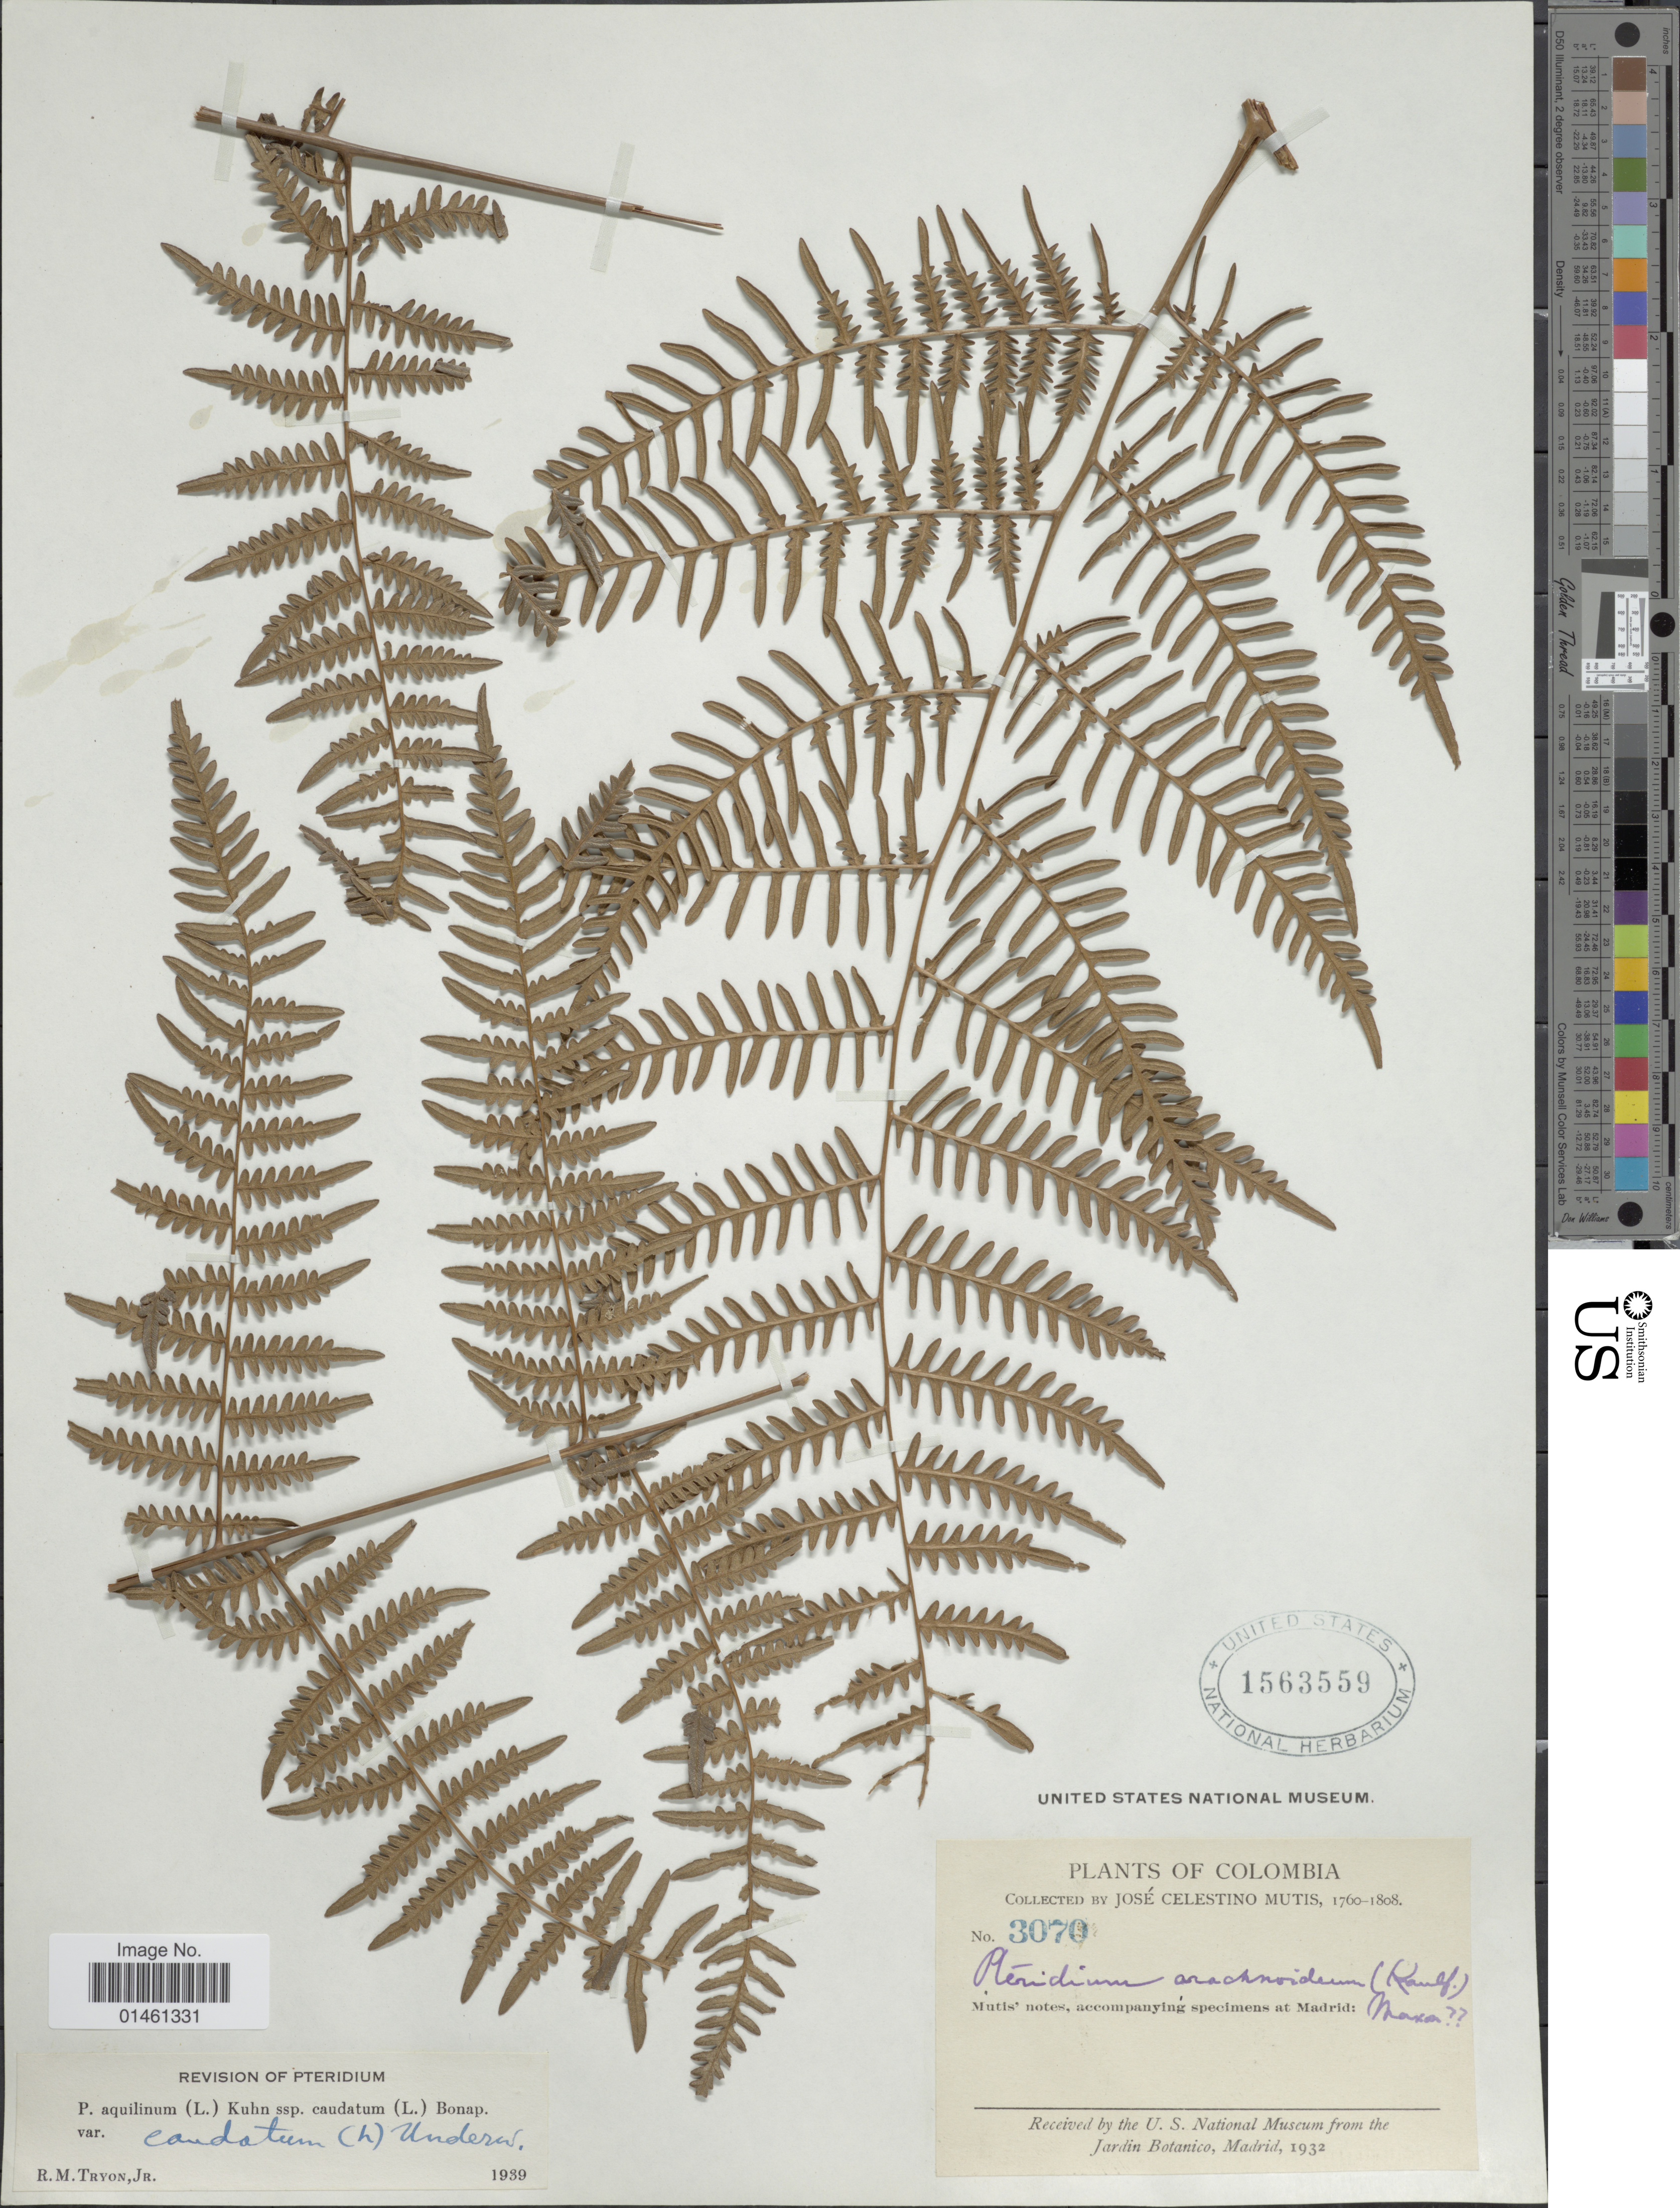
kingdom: Plantae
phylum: Tracheophyta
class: Polypodiopsida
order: Polypodiales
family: Dennstaedtiaceae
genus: Pteridium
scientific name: Pteridium caudatum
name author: (L.) Maxon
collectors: J. C. B. Mutis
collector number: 3070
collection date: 1760/1808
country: Colombia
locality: Colombia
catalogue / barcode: US 1563559